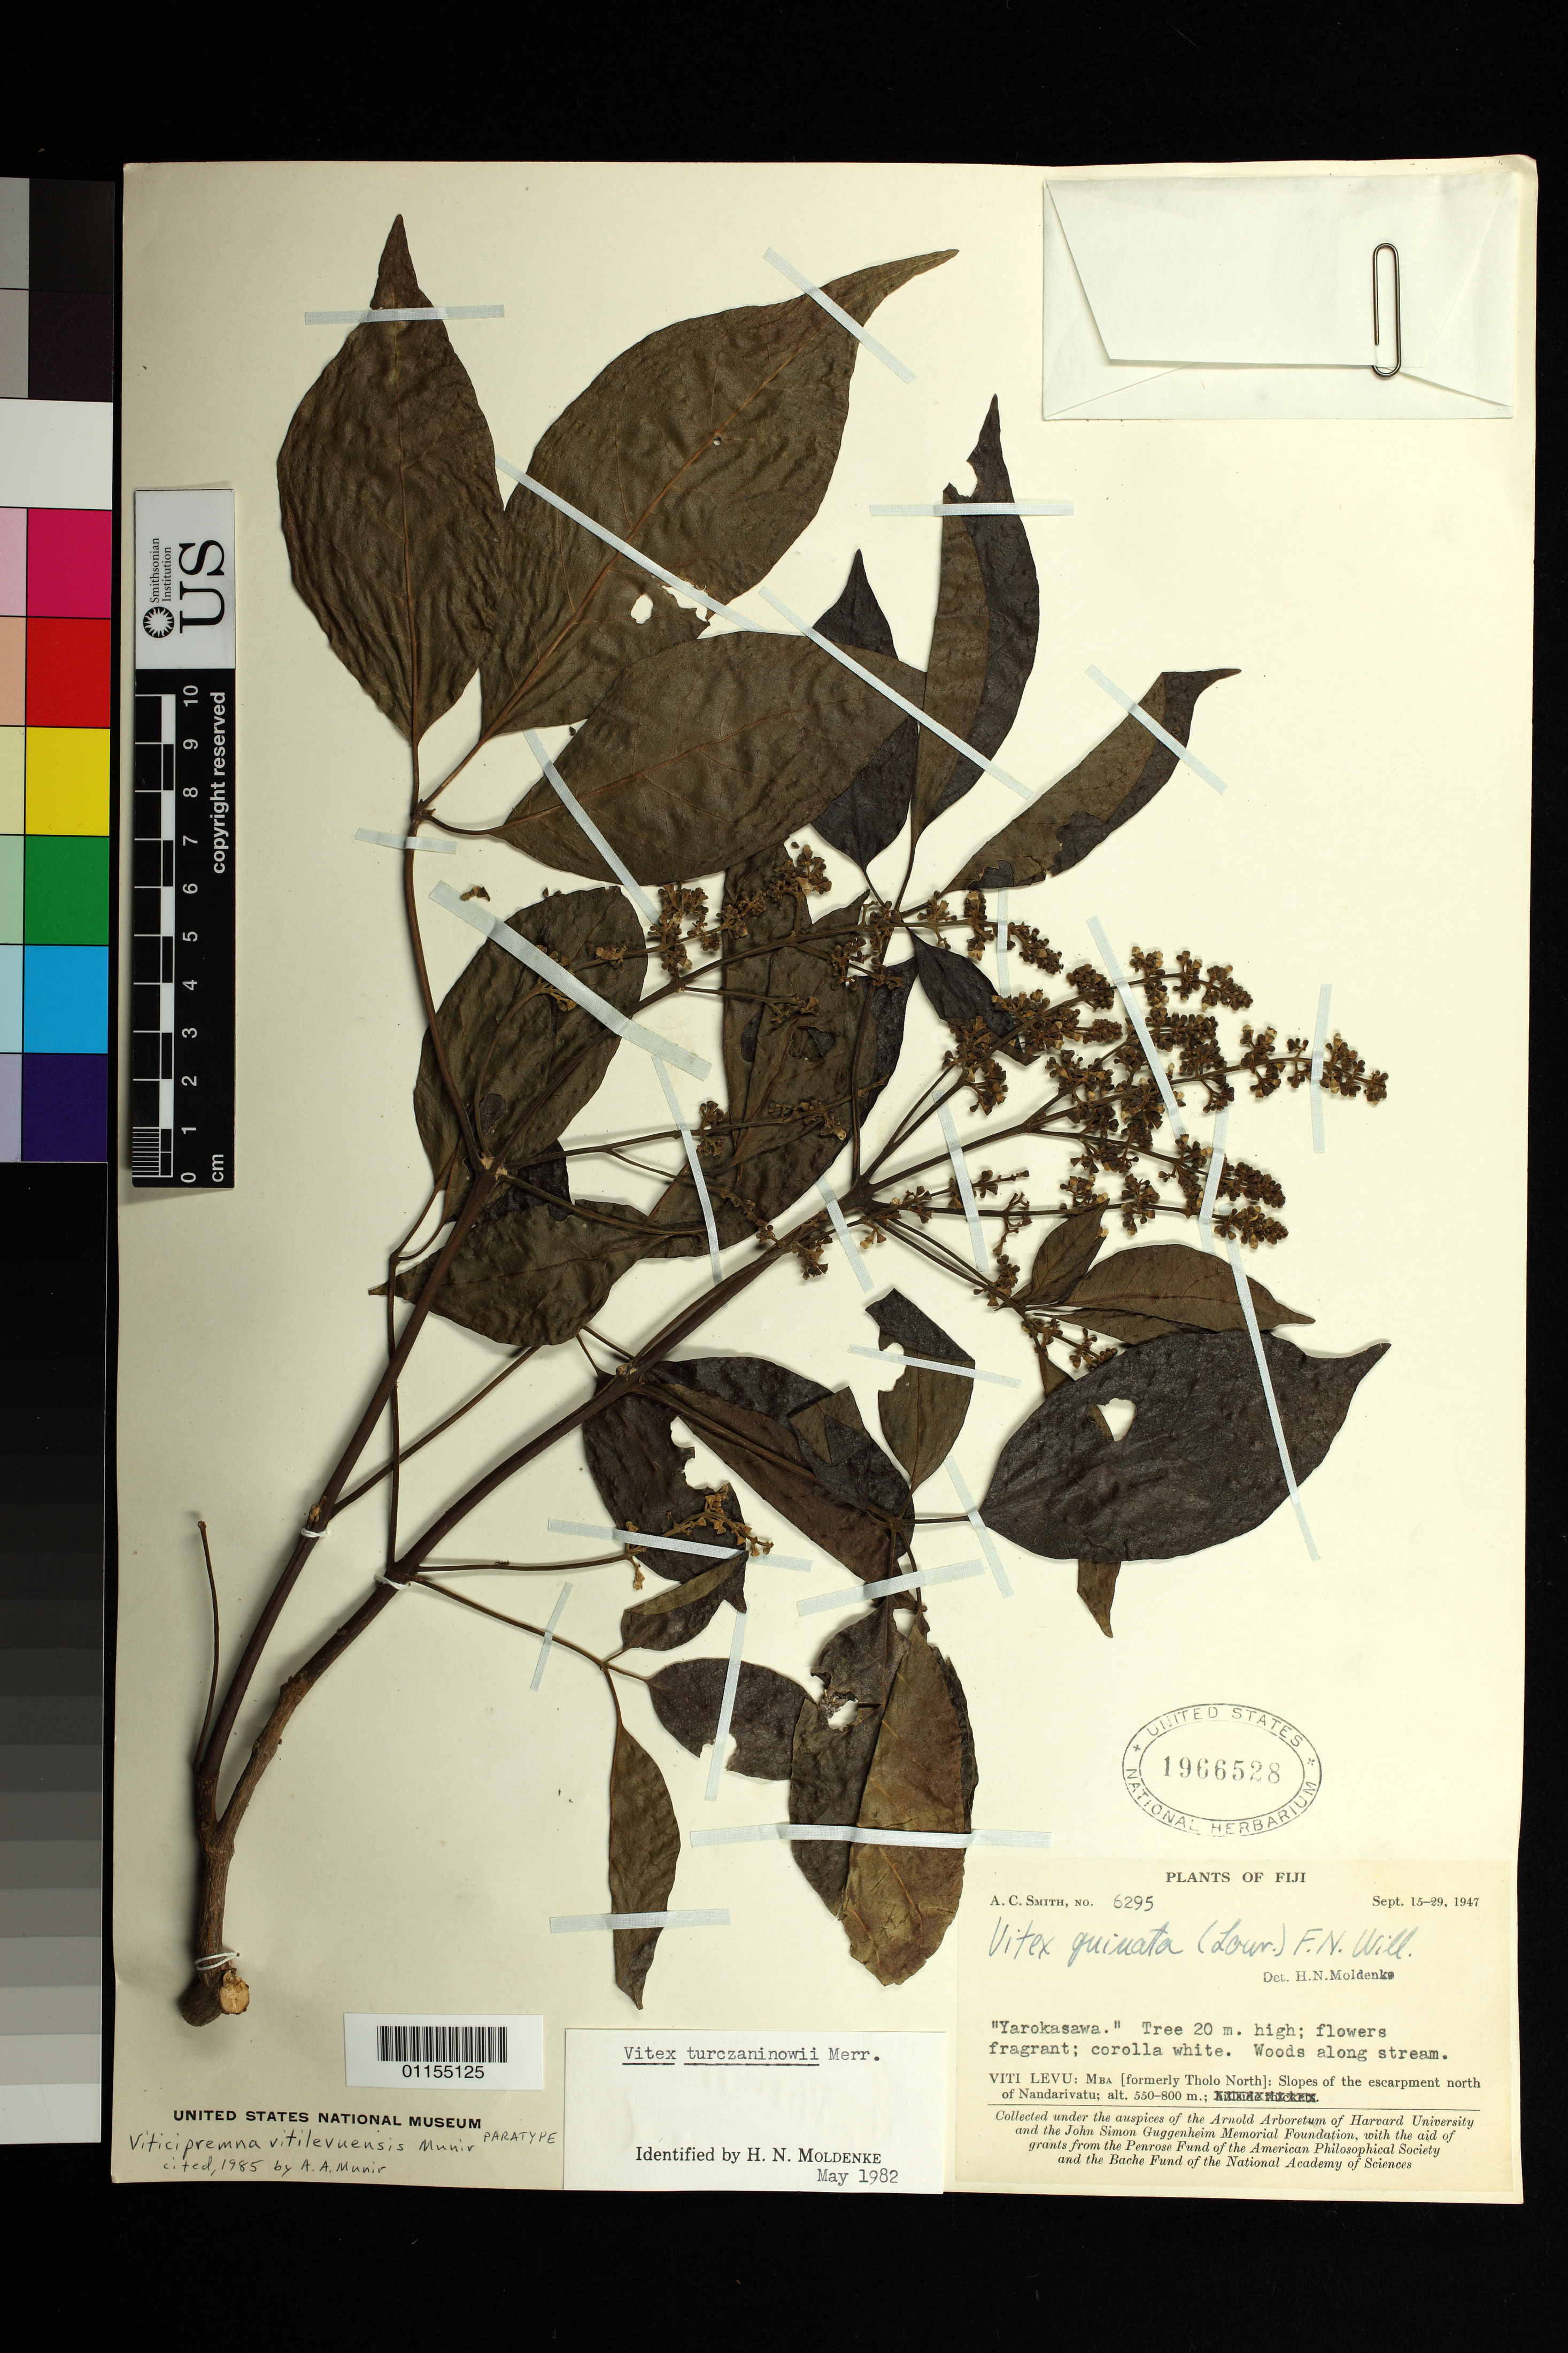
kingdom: Plantae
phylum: Tracheophyta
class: Magnoliopsida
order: Lamiales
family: Lamiaceae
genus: Viticipremna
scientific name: Viticipremna vitilevuensis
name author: Munir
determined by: Munir, A. A.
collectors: A. C. Smith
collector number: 6295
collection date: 1947-09-15/1947-09-29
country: Fiji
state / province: Mba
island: Viti Levu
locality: Slopes of the escarpment north of Nandarivatu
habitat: Woods along stream.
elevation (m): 550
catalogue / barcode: US 1966528